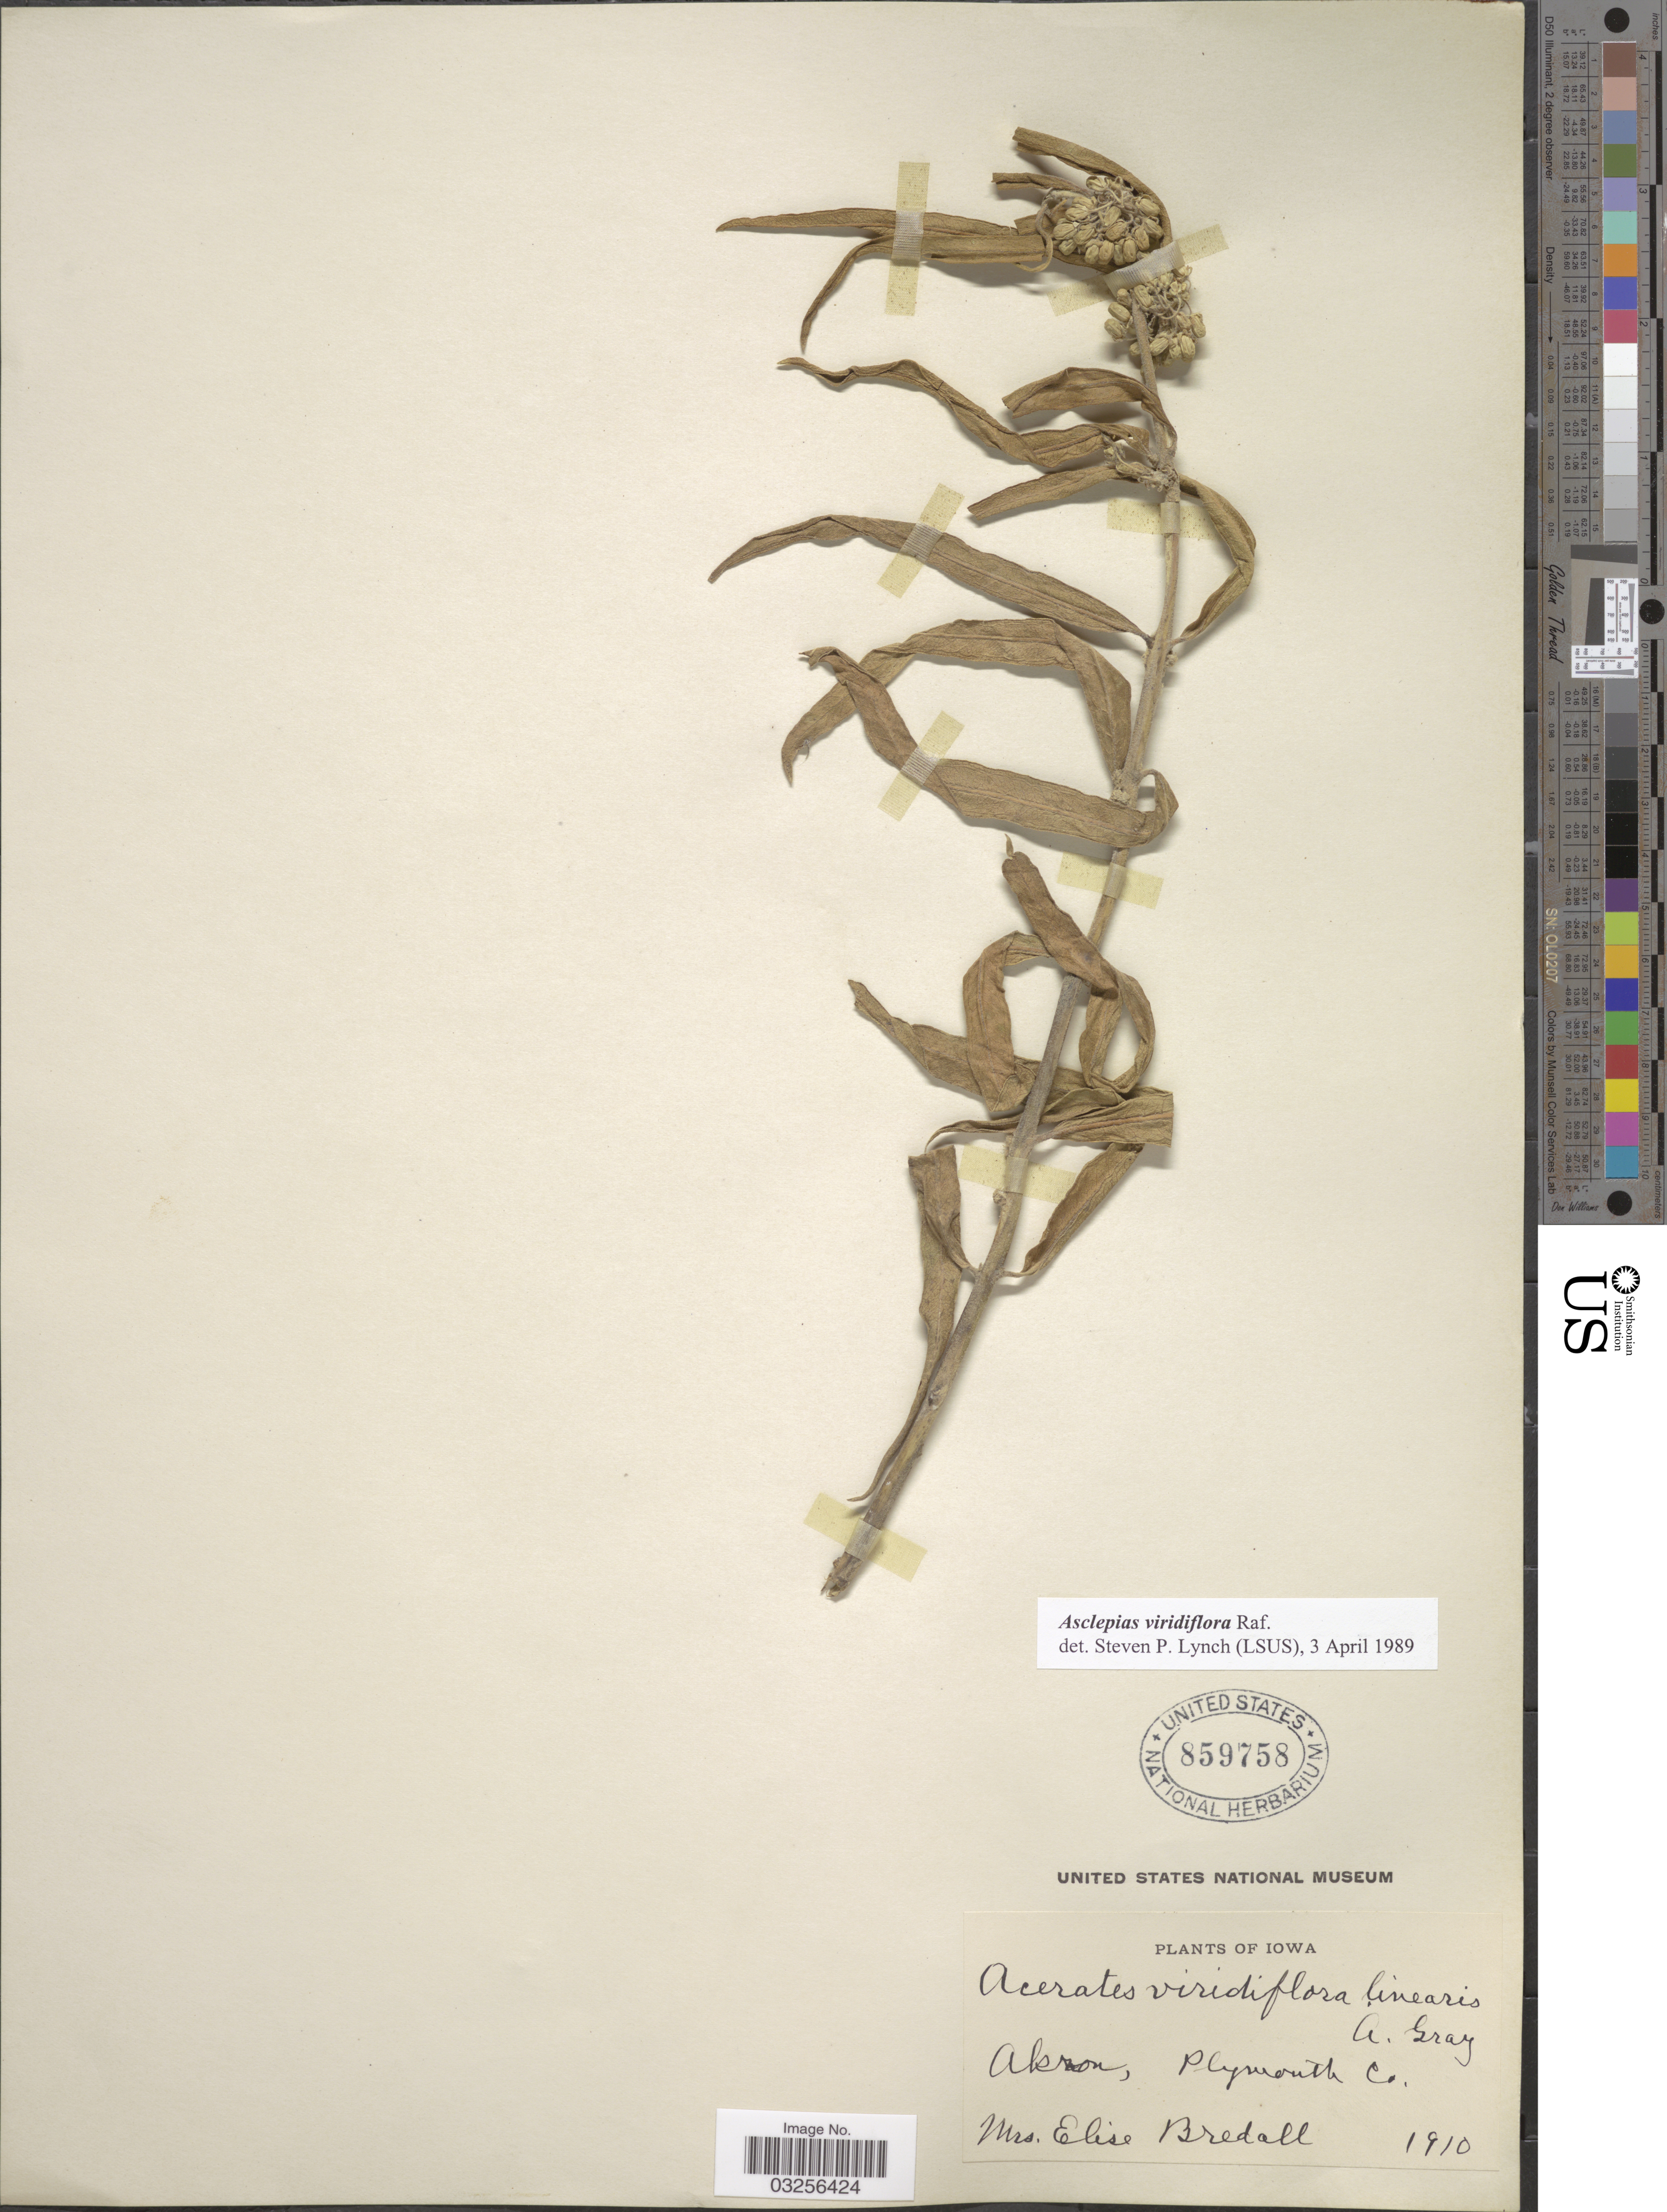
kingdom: Plantae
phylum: Tracheophyta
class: Magnoliopsida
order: Gentianales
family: Apocynaceae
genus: Asclepias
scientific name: Asclepias viridiflora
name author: Raf.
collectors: Mrs. E. Bredall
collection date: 1910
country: United States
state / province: Iowa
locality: Akron, Plymouth Co.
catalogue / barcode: US 859758